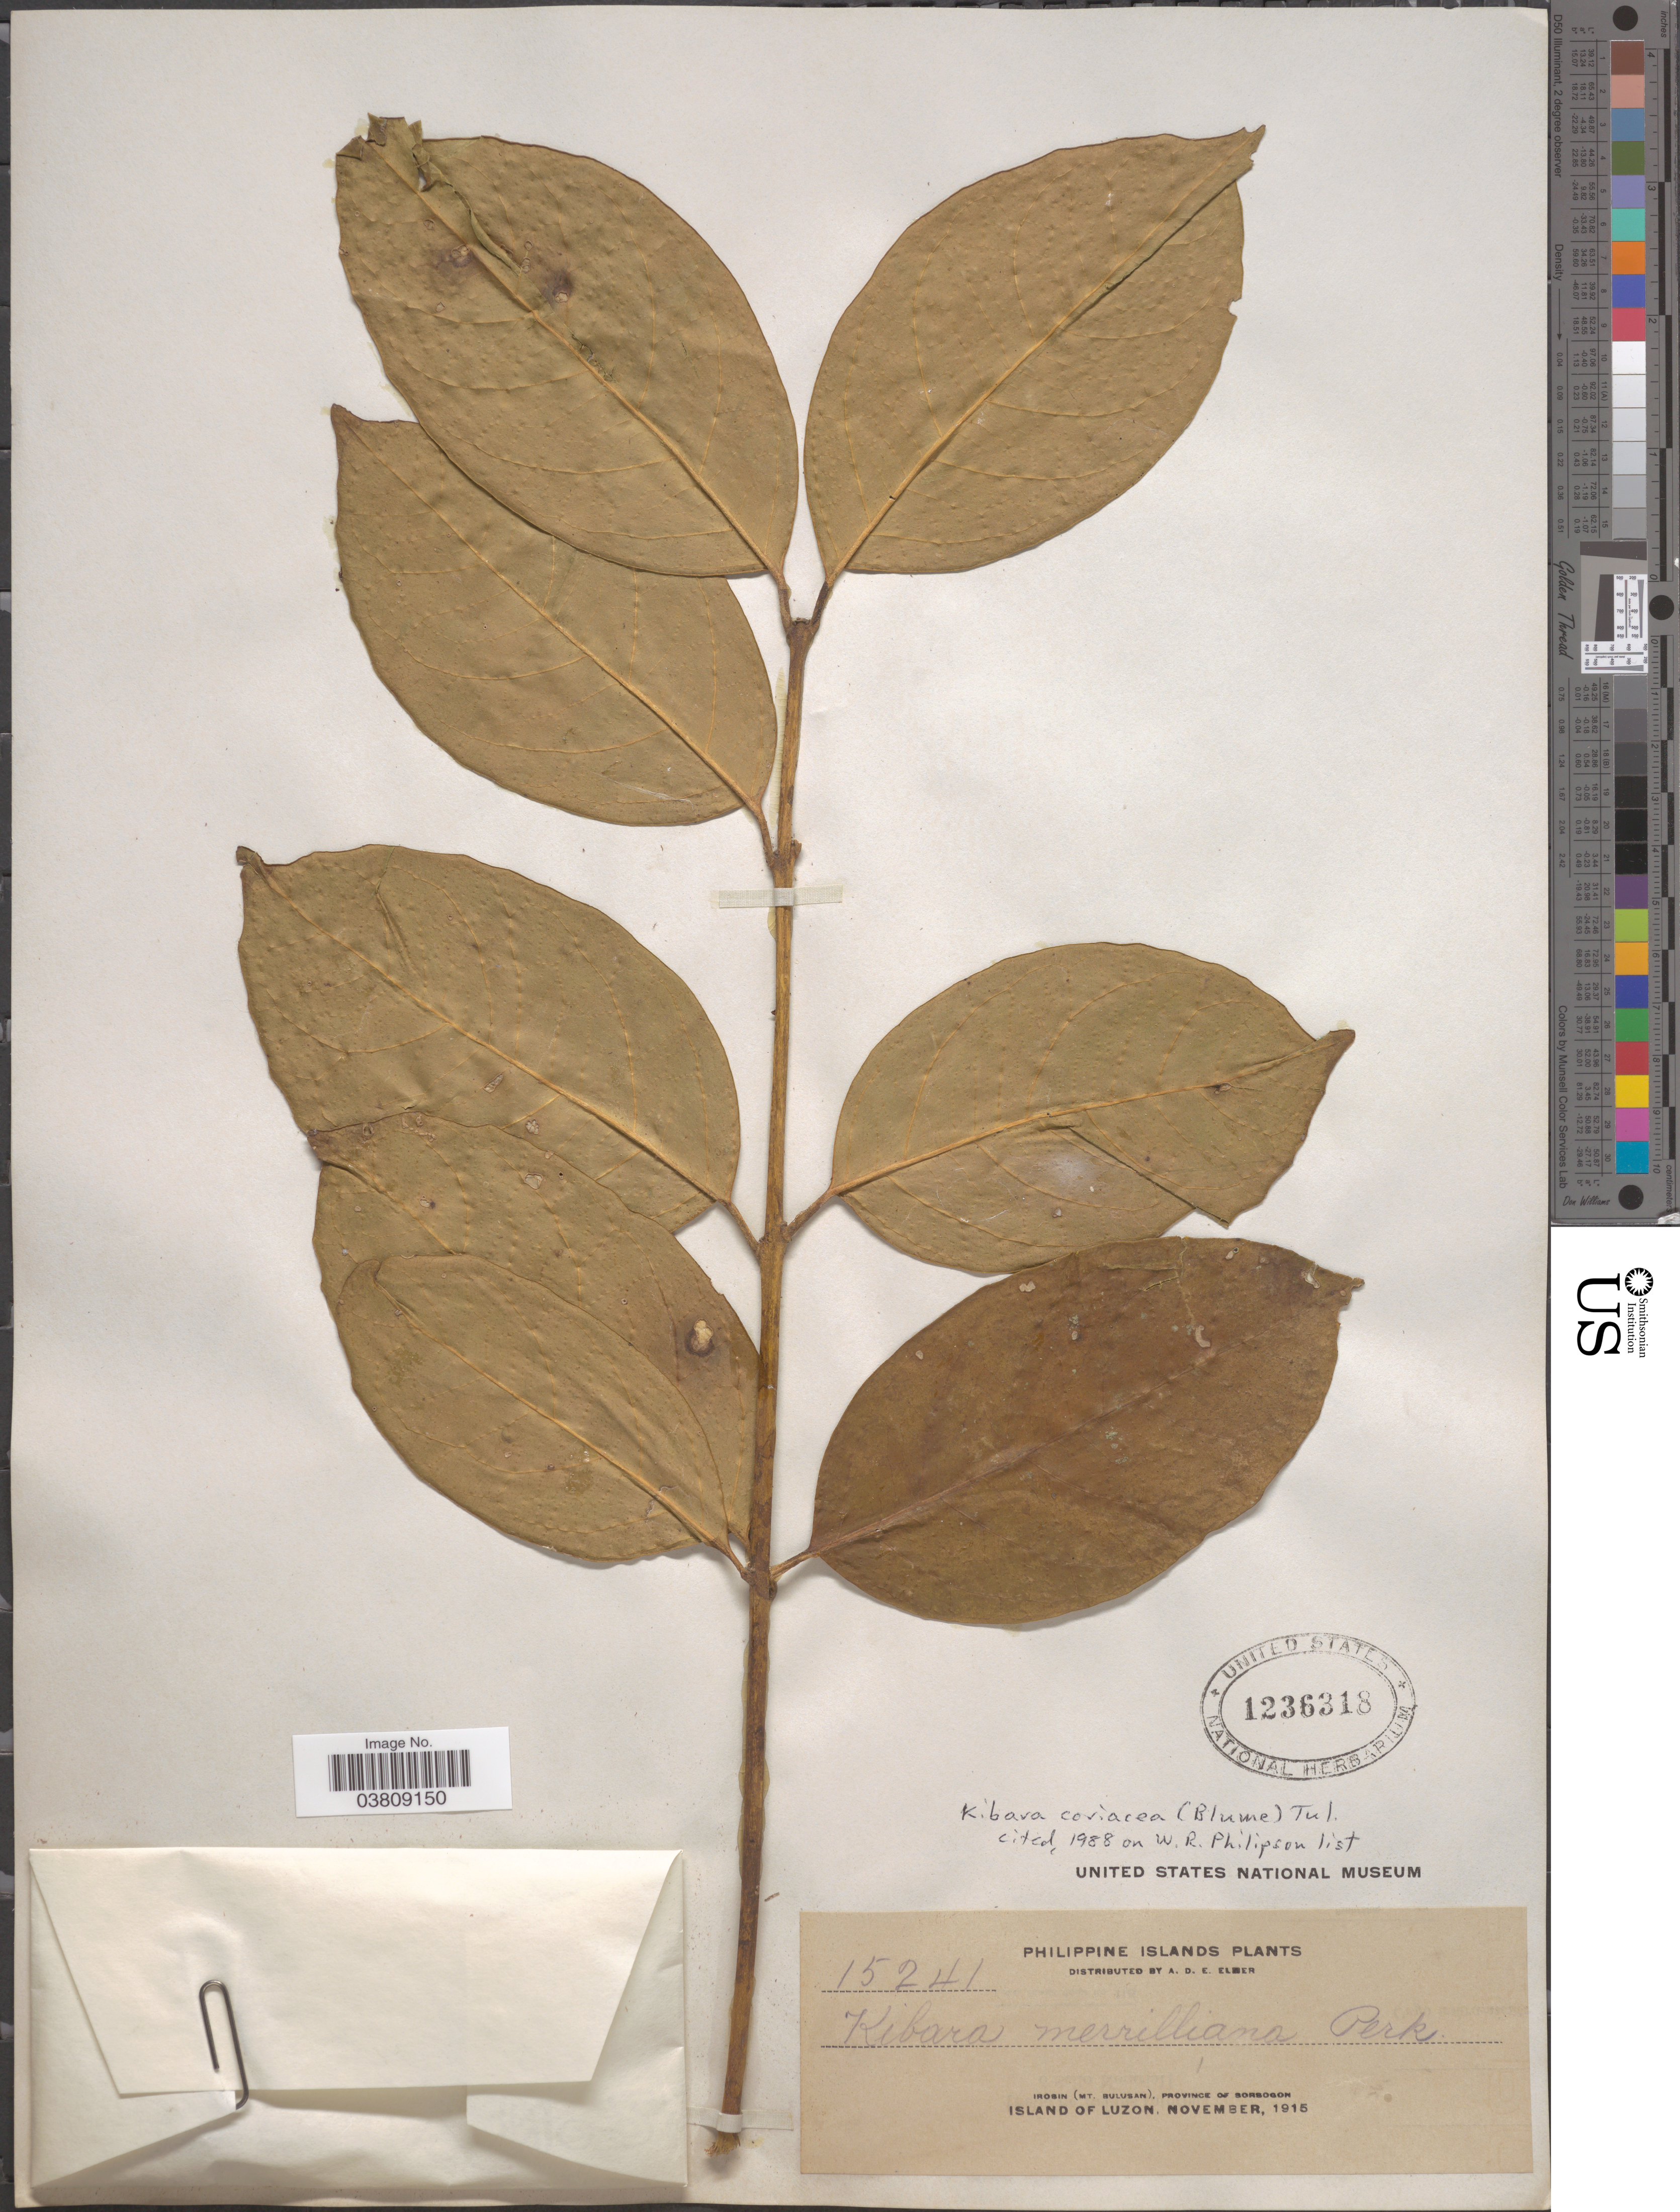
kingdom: Plantae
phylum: Tracheophyta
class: Magnoliopsida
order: Laurales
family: Monimiaceae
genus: Kibara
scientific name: Kibara coriacea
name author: (Blume) Hook. f. & Thomson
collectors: A. D. E. Elmer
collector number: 15241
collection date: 1915-11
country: Philippines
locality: Philippine Islands. Irosin (Mt. Bulusan), Province of Sorsogon. Island of Luzon.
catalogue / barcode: US 1236318